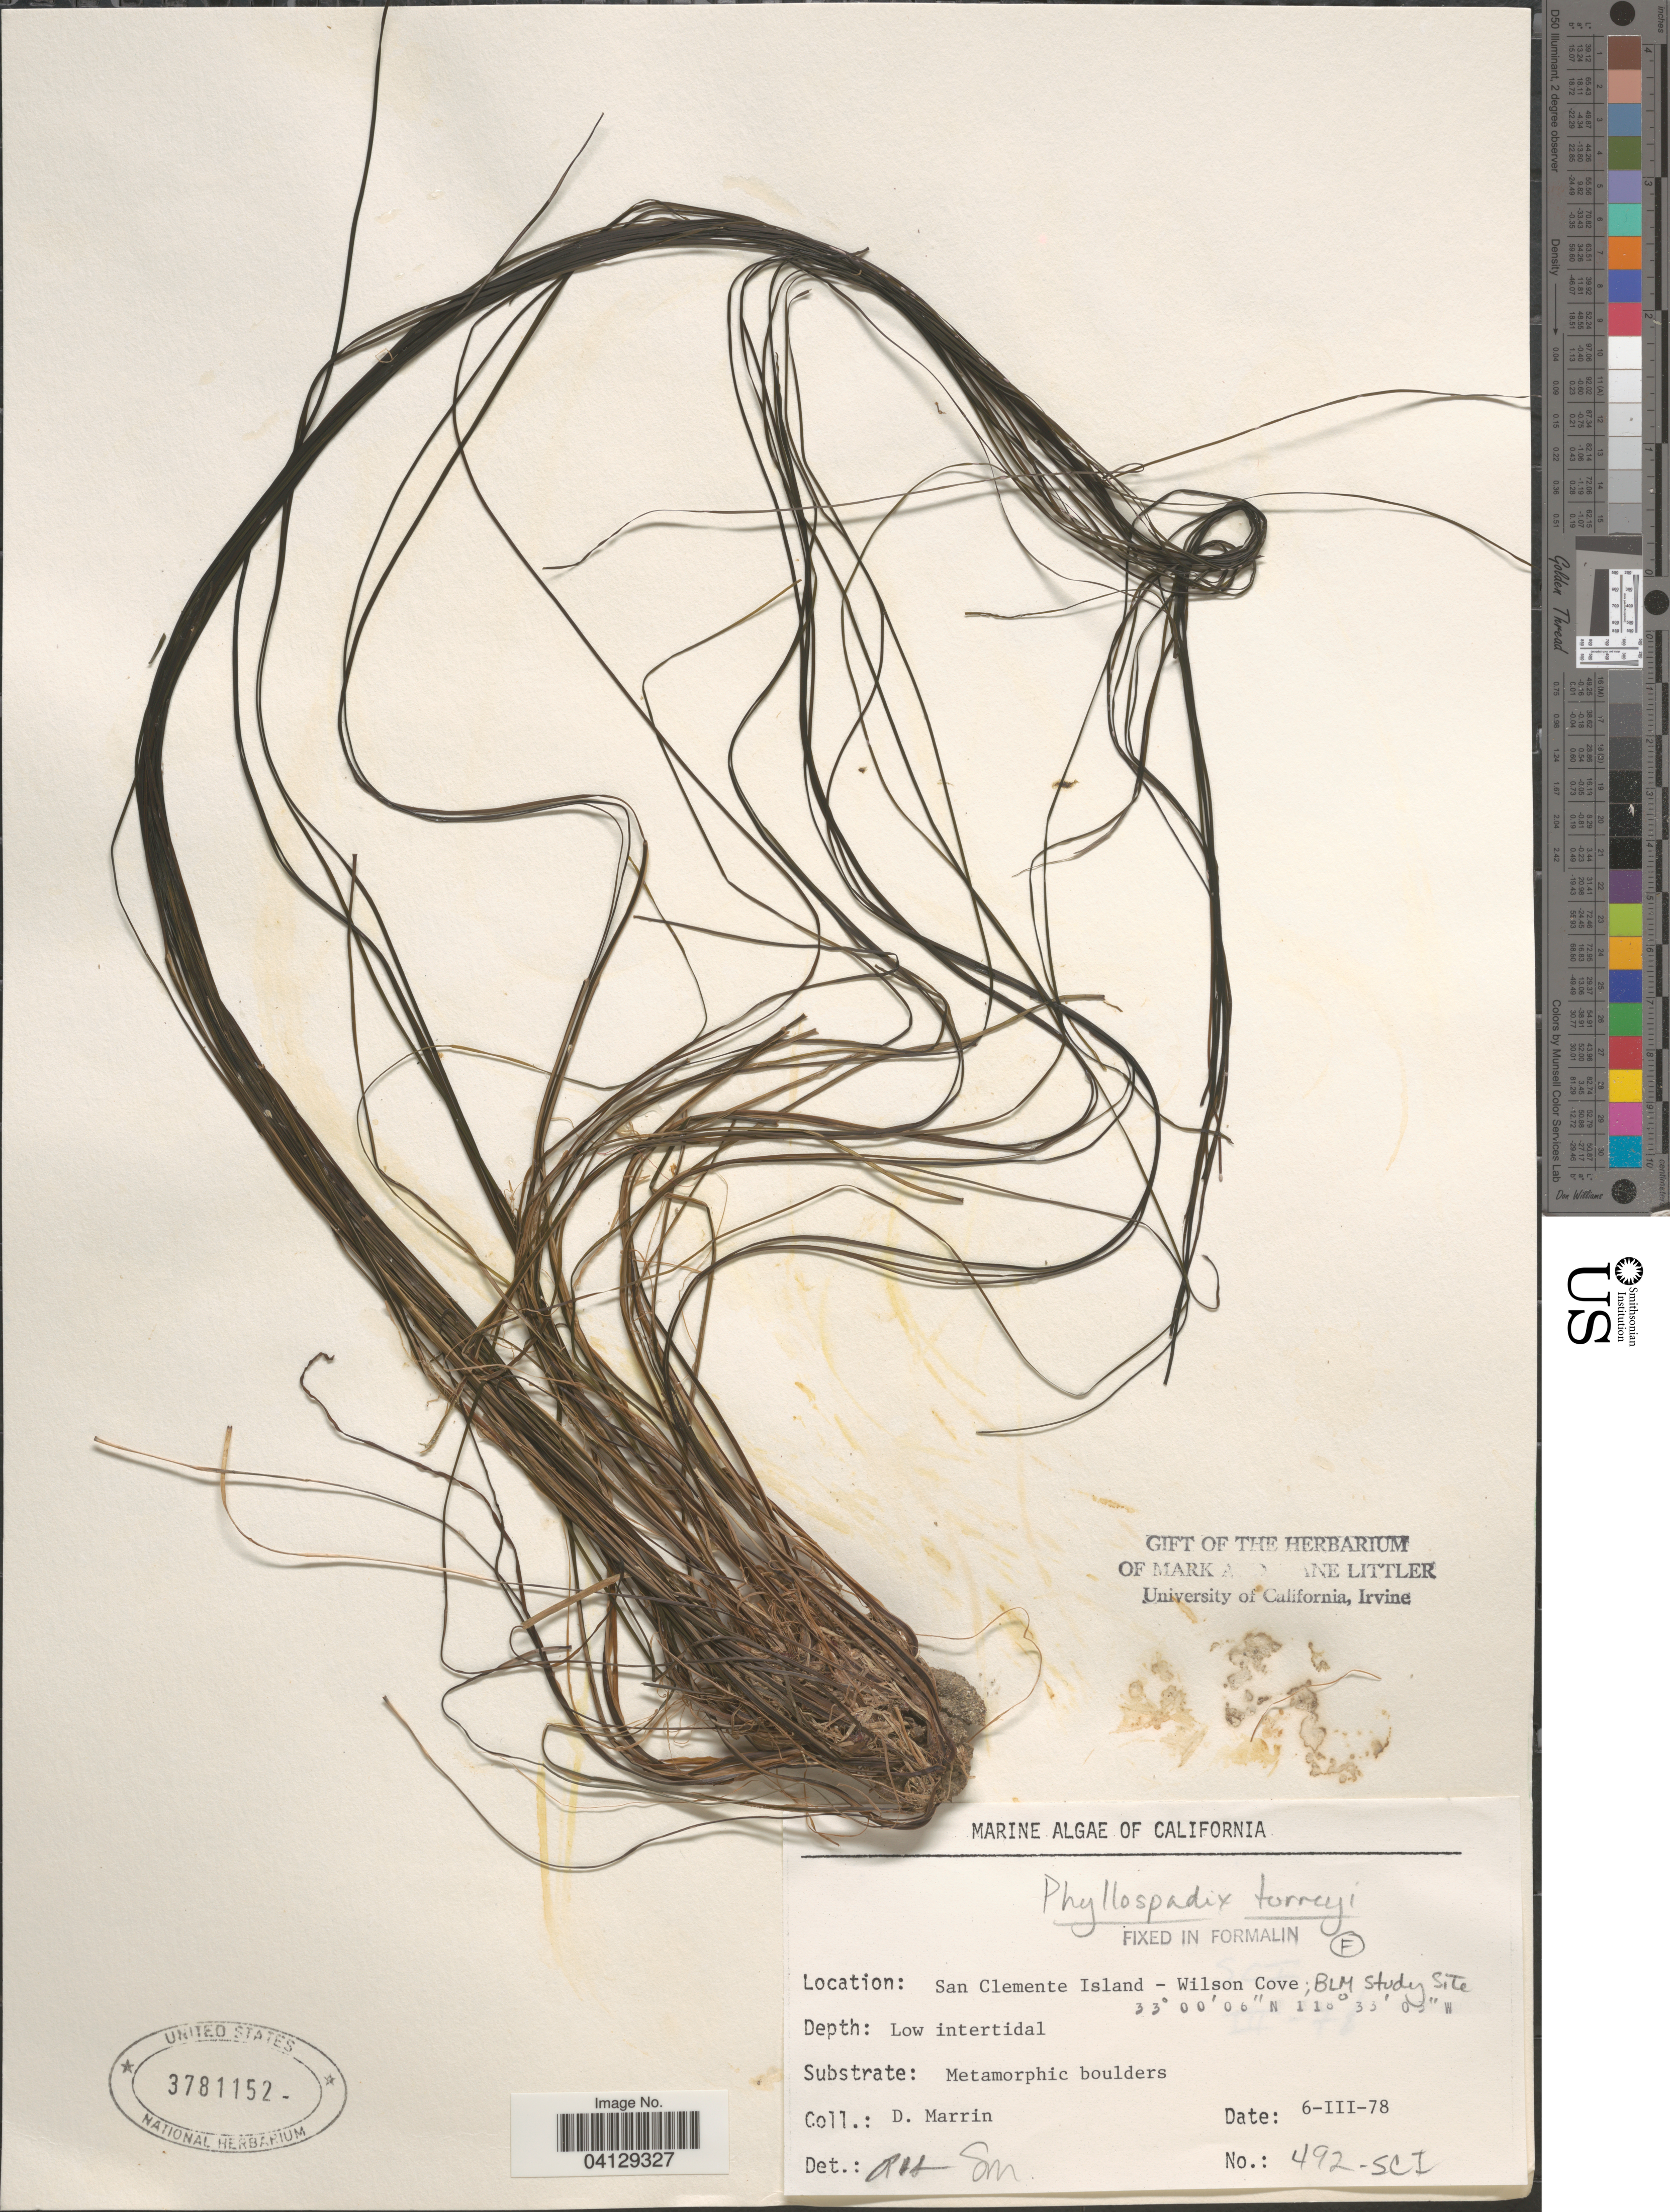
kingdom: Plantae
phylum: Tracheophyta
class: Liliopsida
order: Alismatales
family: Zosteraceae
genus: Phyllospadix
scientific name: Phyllospadix torreyi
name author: S. Watson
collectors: D. Marrin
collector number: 492-SCI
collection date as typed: Transcribed d/m/y: 6/3/78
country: United States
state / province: California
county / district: Los Angeles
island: San Clemente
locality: San Clemente Island - Wilson Cove; BLM Study Site.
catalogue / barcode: US 3781152